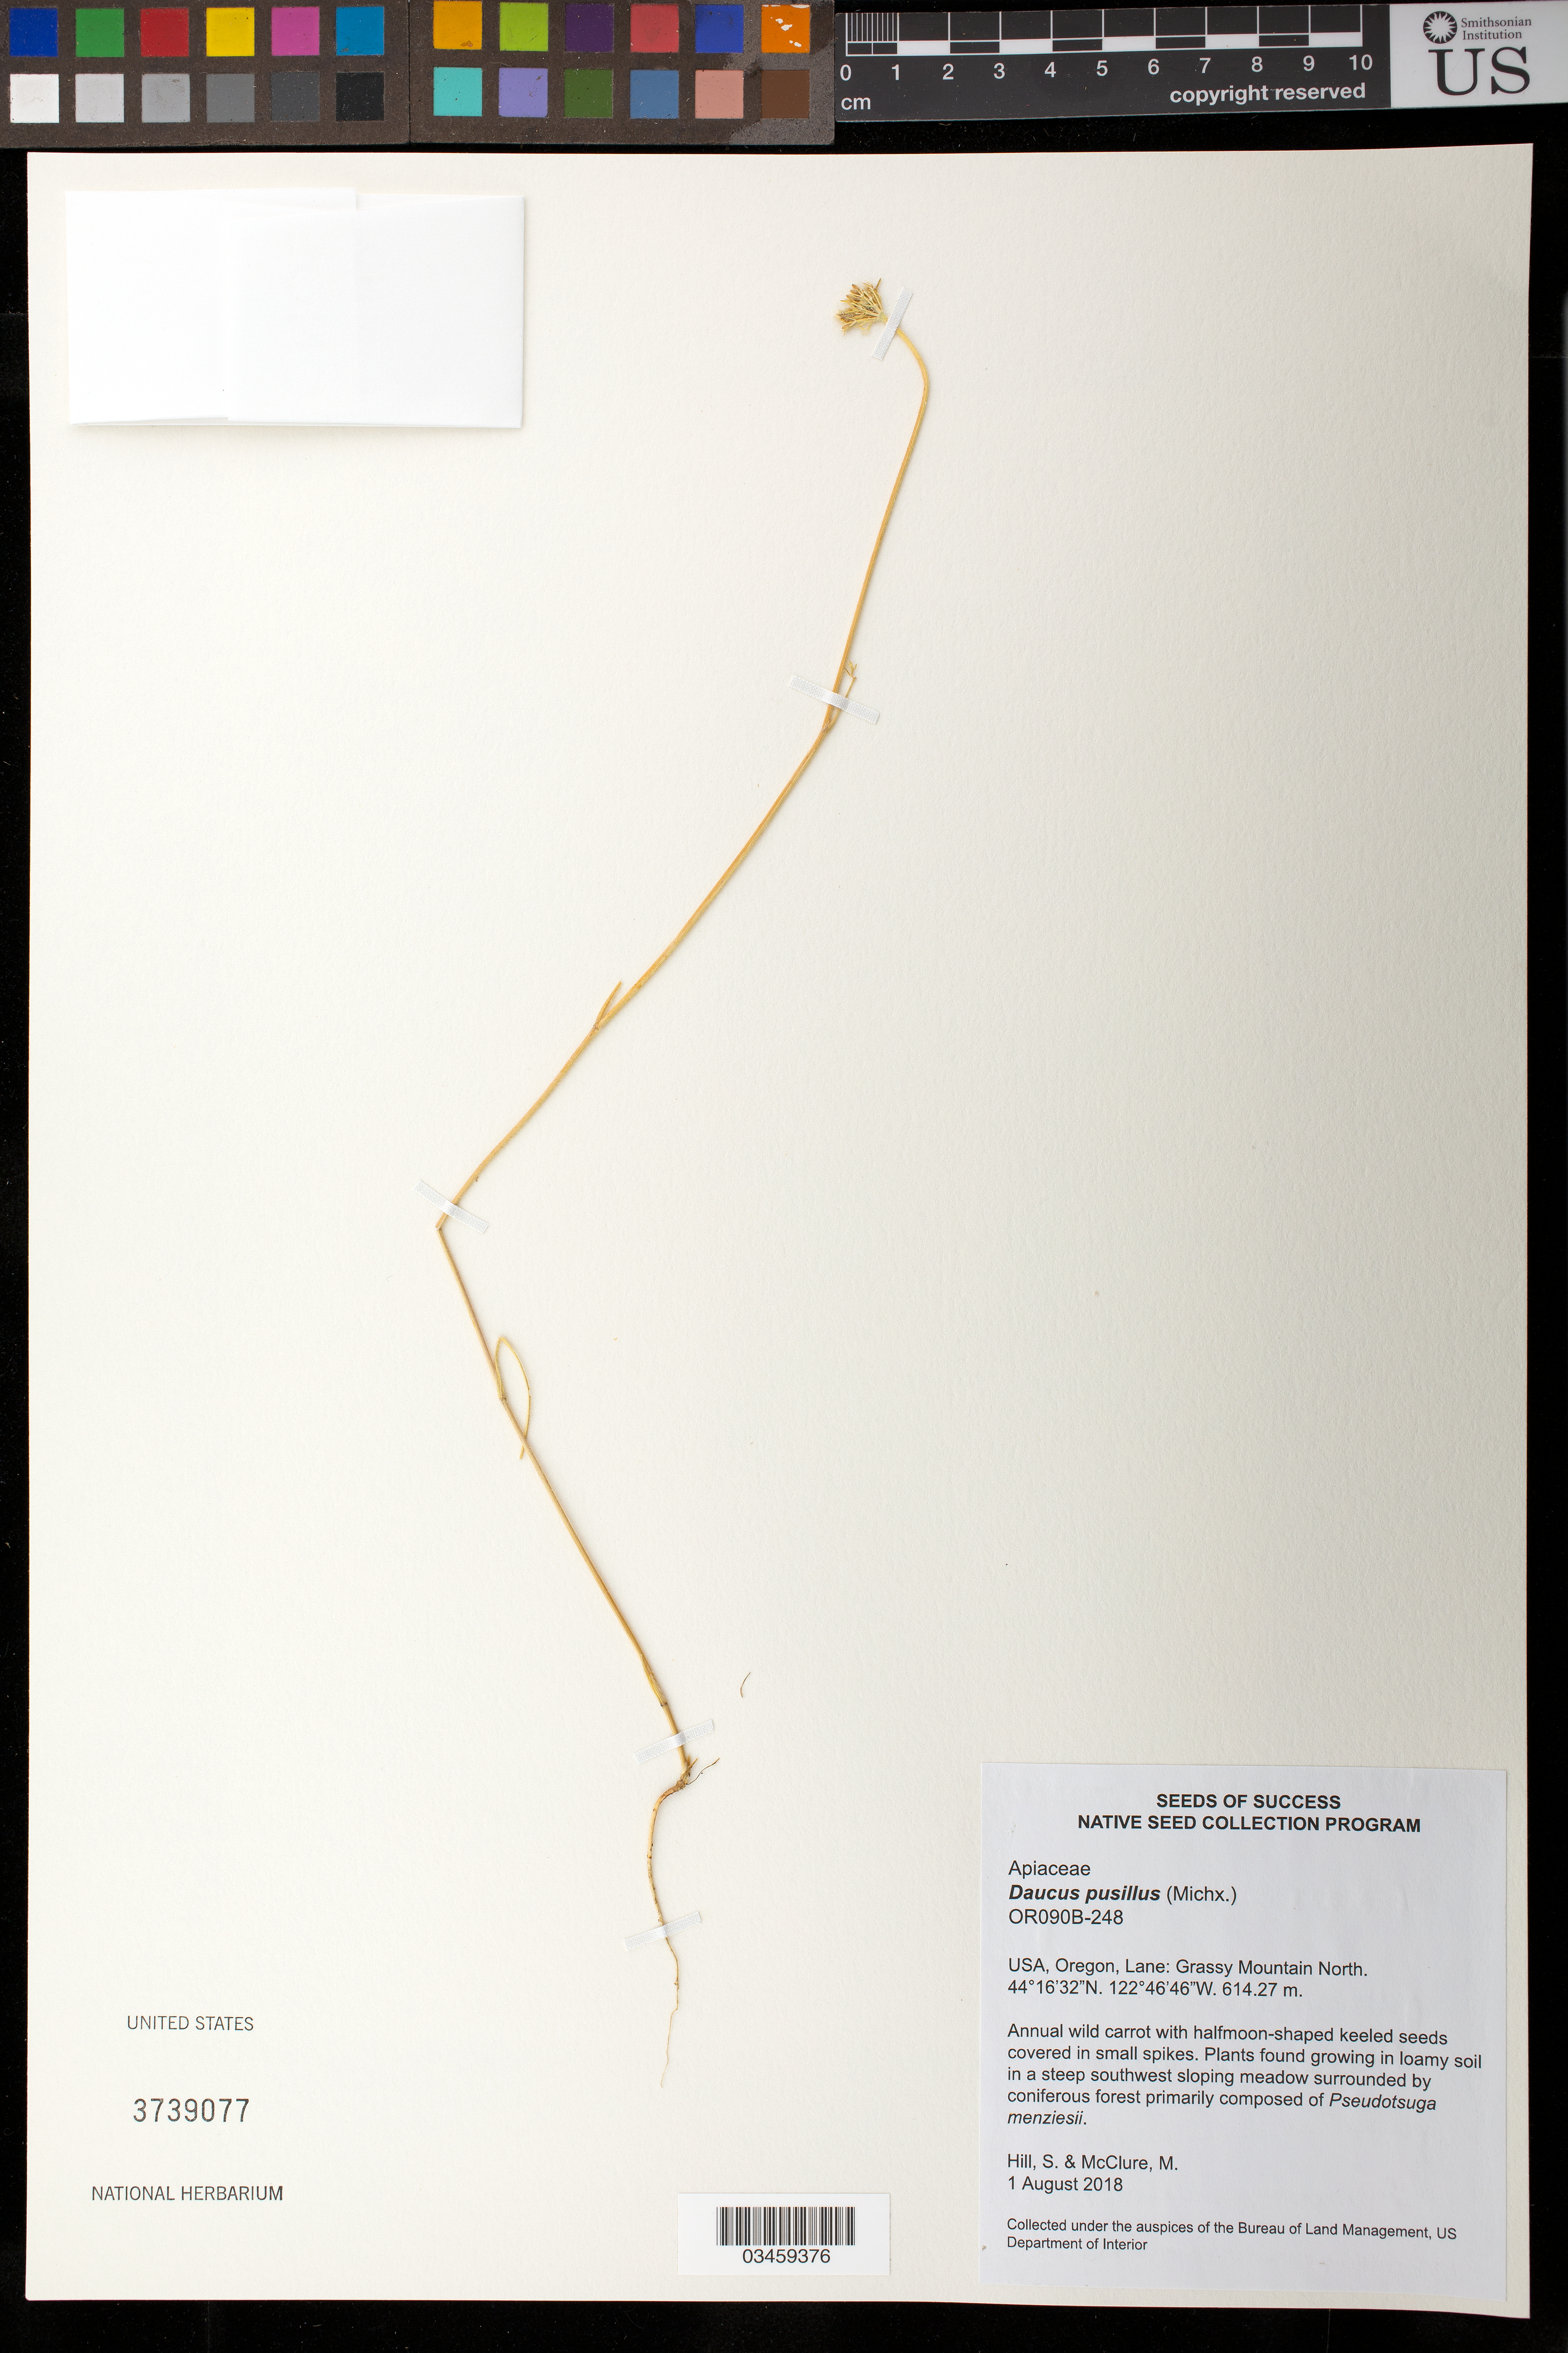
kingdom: Plantae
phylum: Tracheophyta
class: Magnoliopsida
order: Apiales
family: Apiaceae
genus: Daucus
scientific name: Daucus pusillus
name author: Michx.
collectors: S. Hill & M. McClure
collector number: OR090B-248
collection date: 2018-08-01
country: United States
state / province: Oregon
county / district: Lane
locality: Grassy Mountain North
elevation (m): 614.27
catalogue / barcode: US 3739077